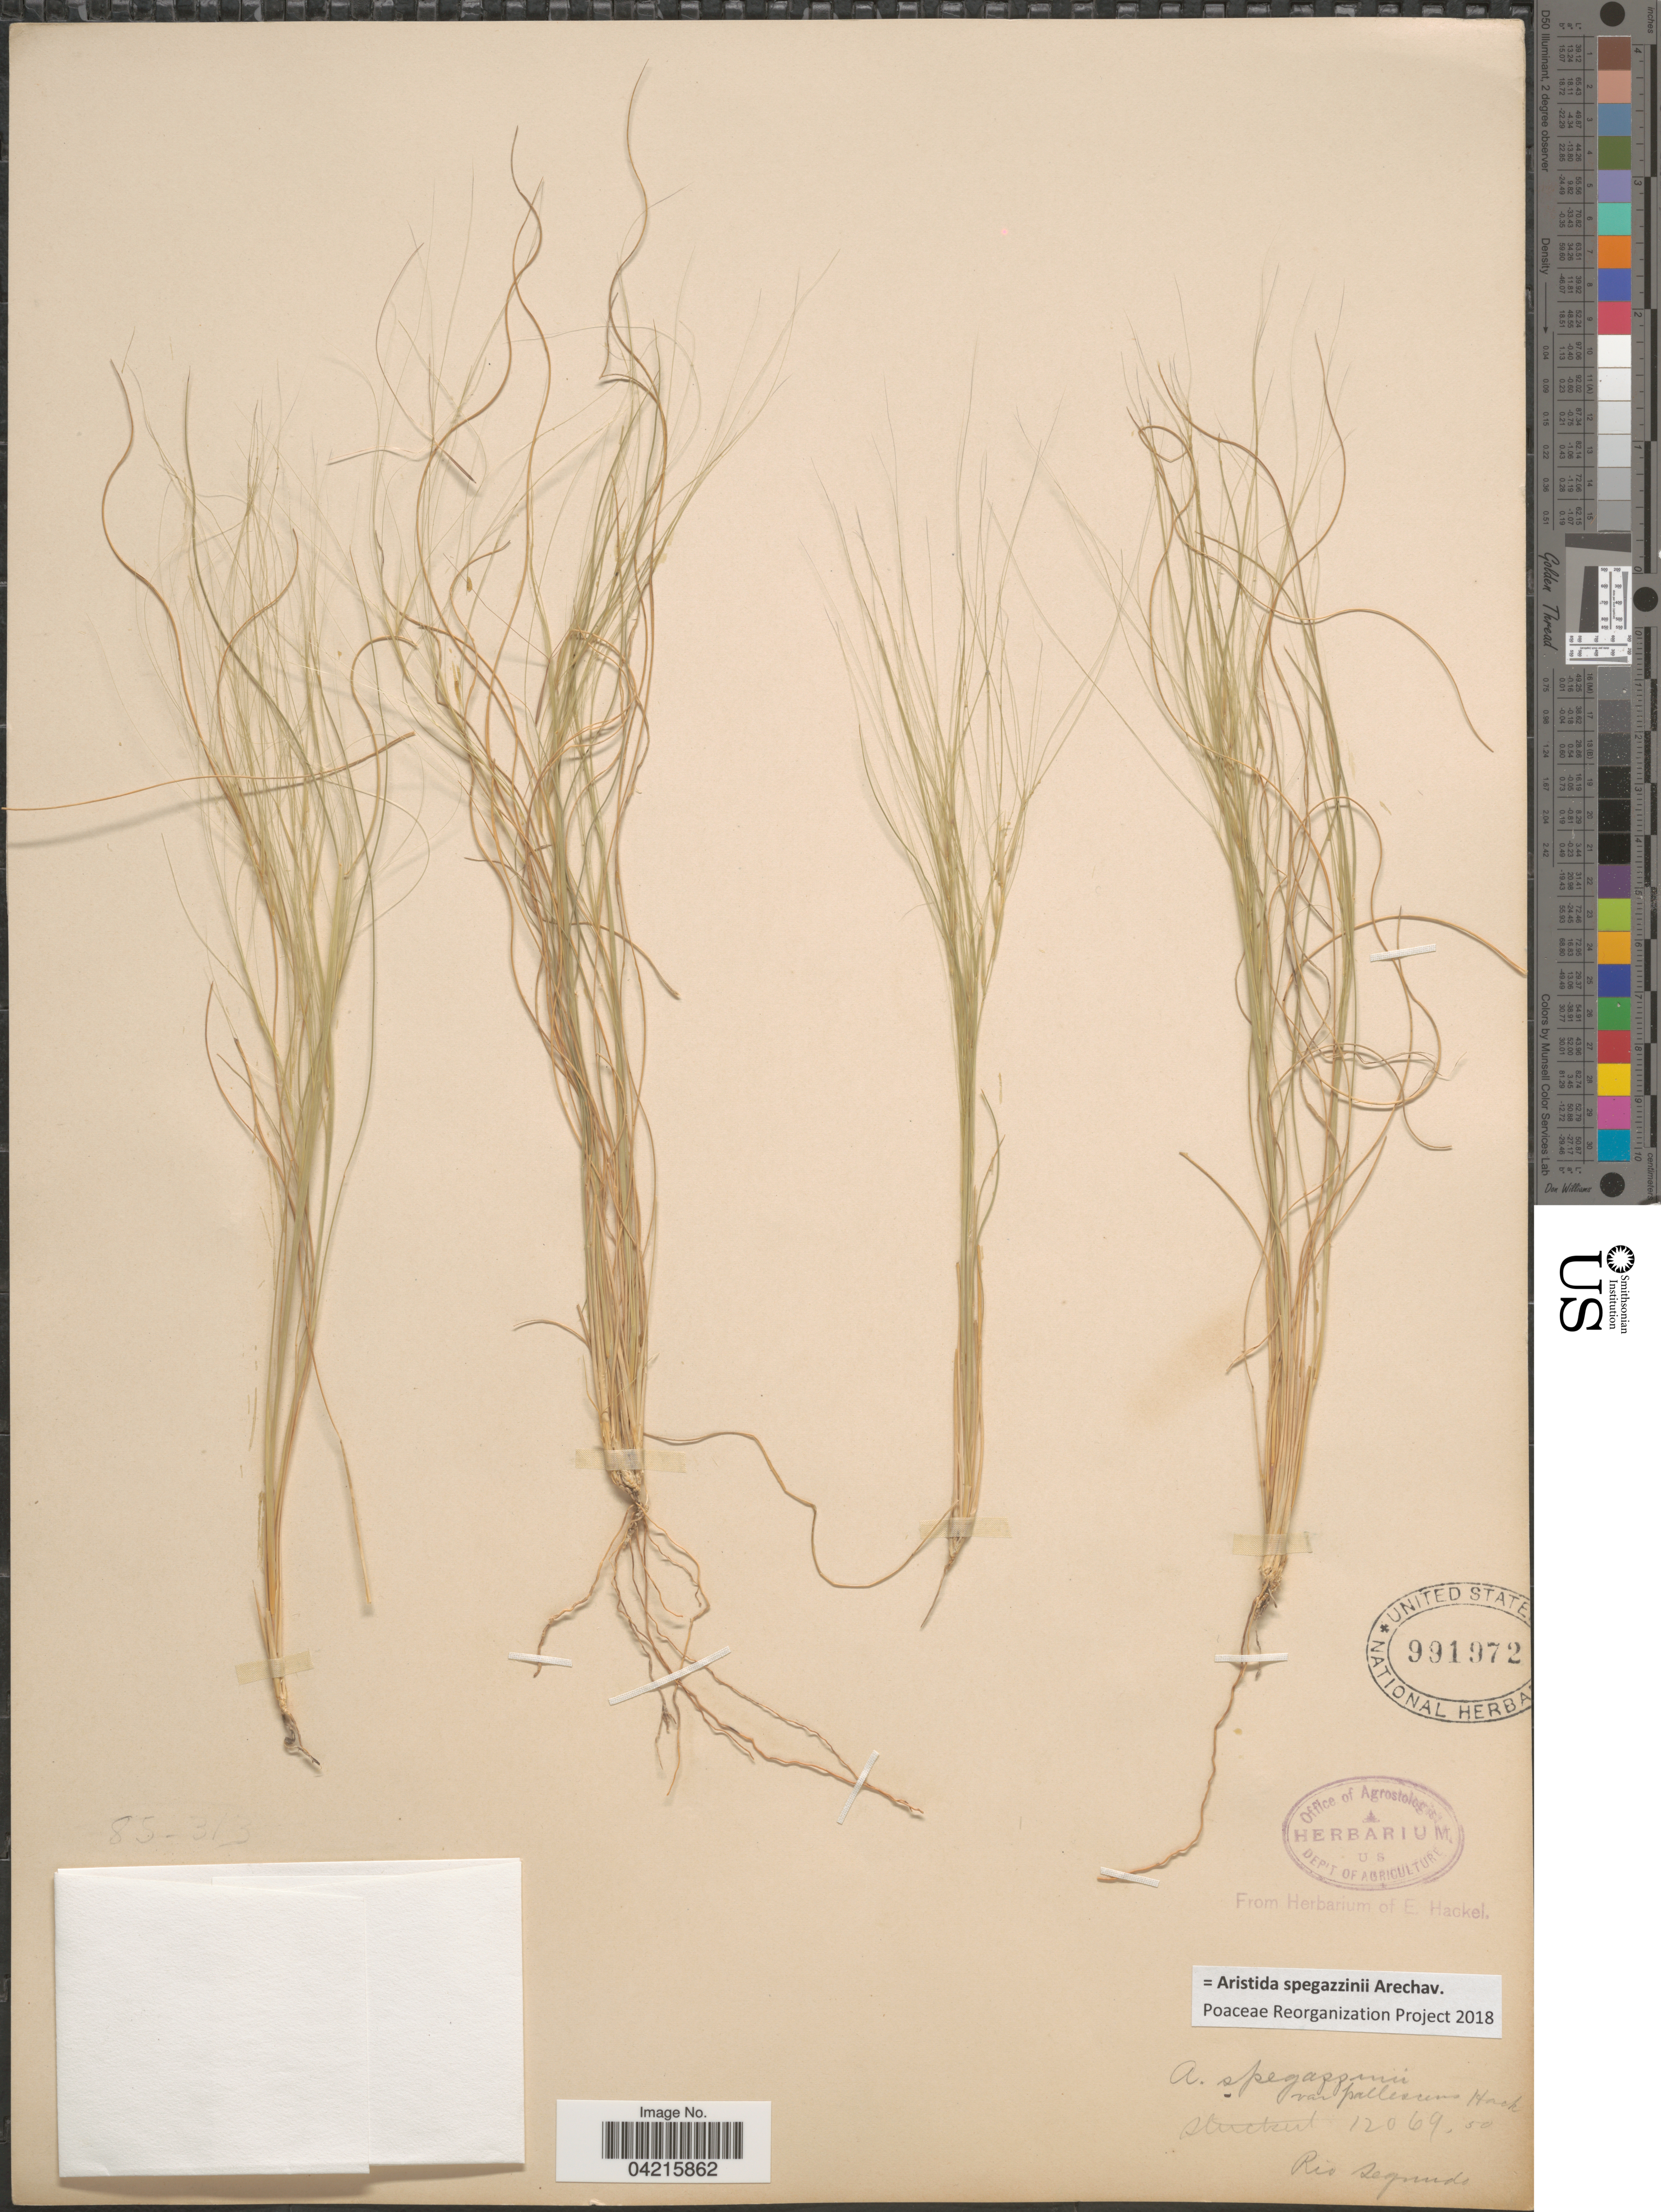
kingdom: Plantae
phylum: Tracheophyta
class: Liliopsida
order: Poales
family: Poaceae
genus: Aristida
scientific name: Aristida spegazzinii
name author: Arechav.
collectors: Stuckert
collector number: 12069,50?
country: Argentina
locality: Rio Segundo.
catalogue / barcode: US 991972